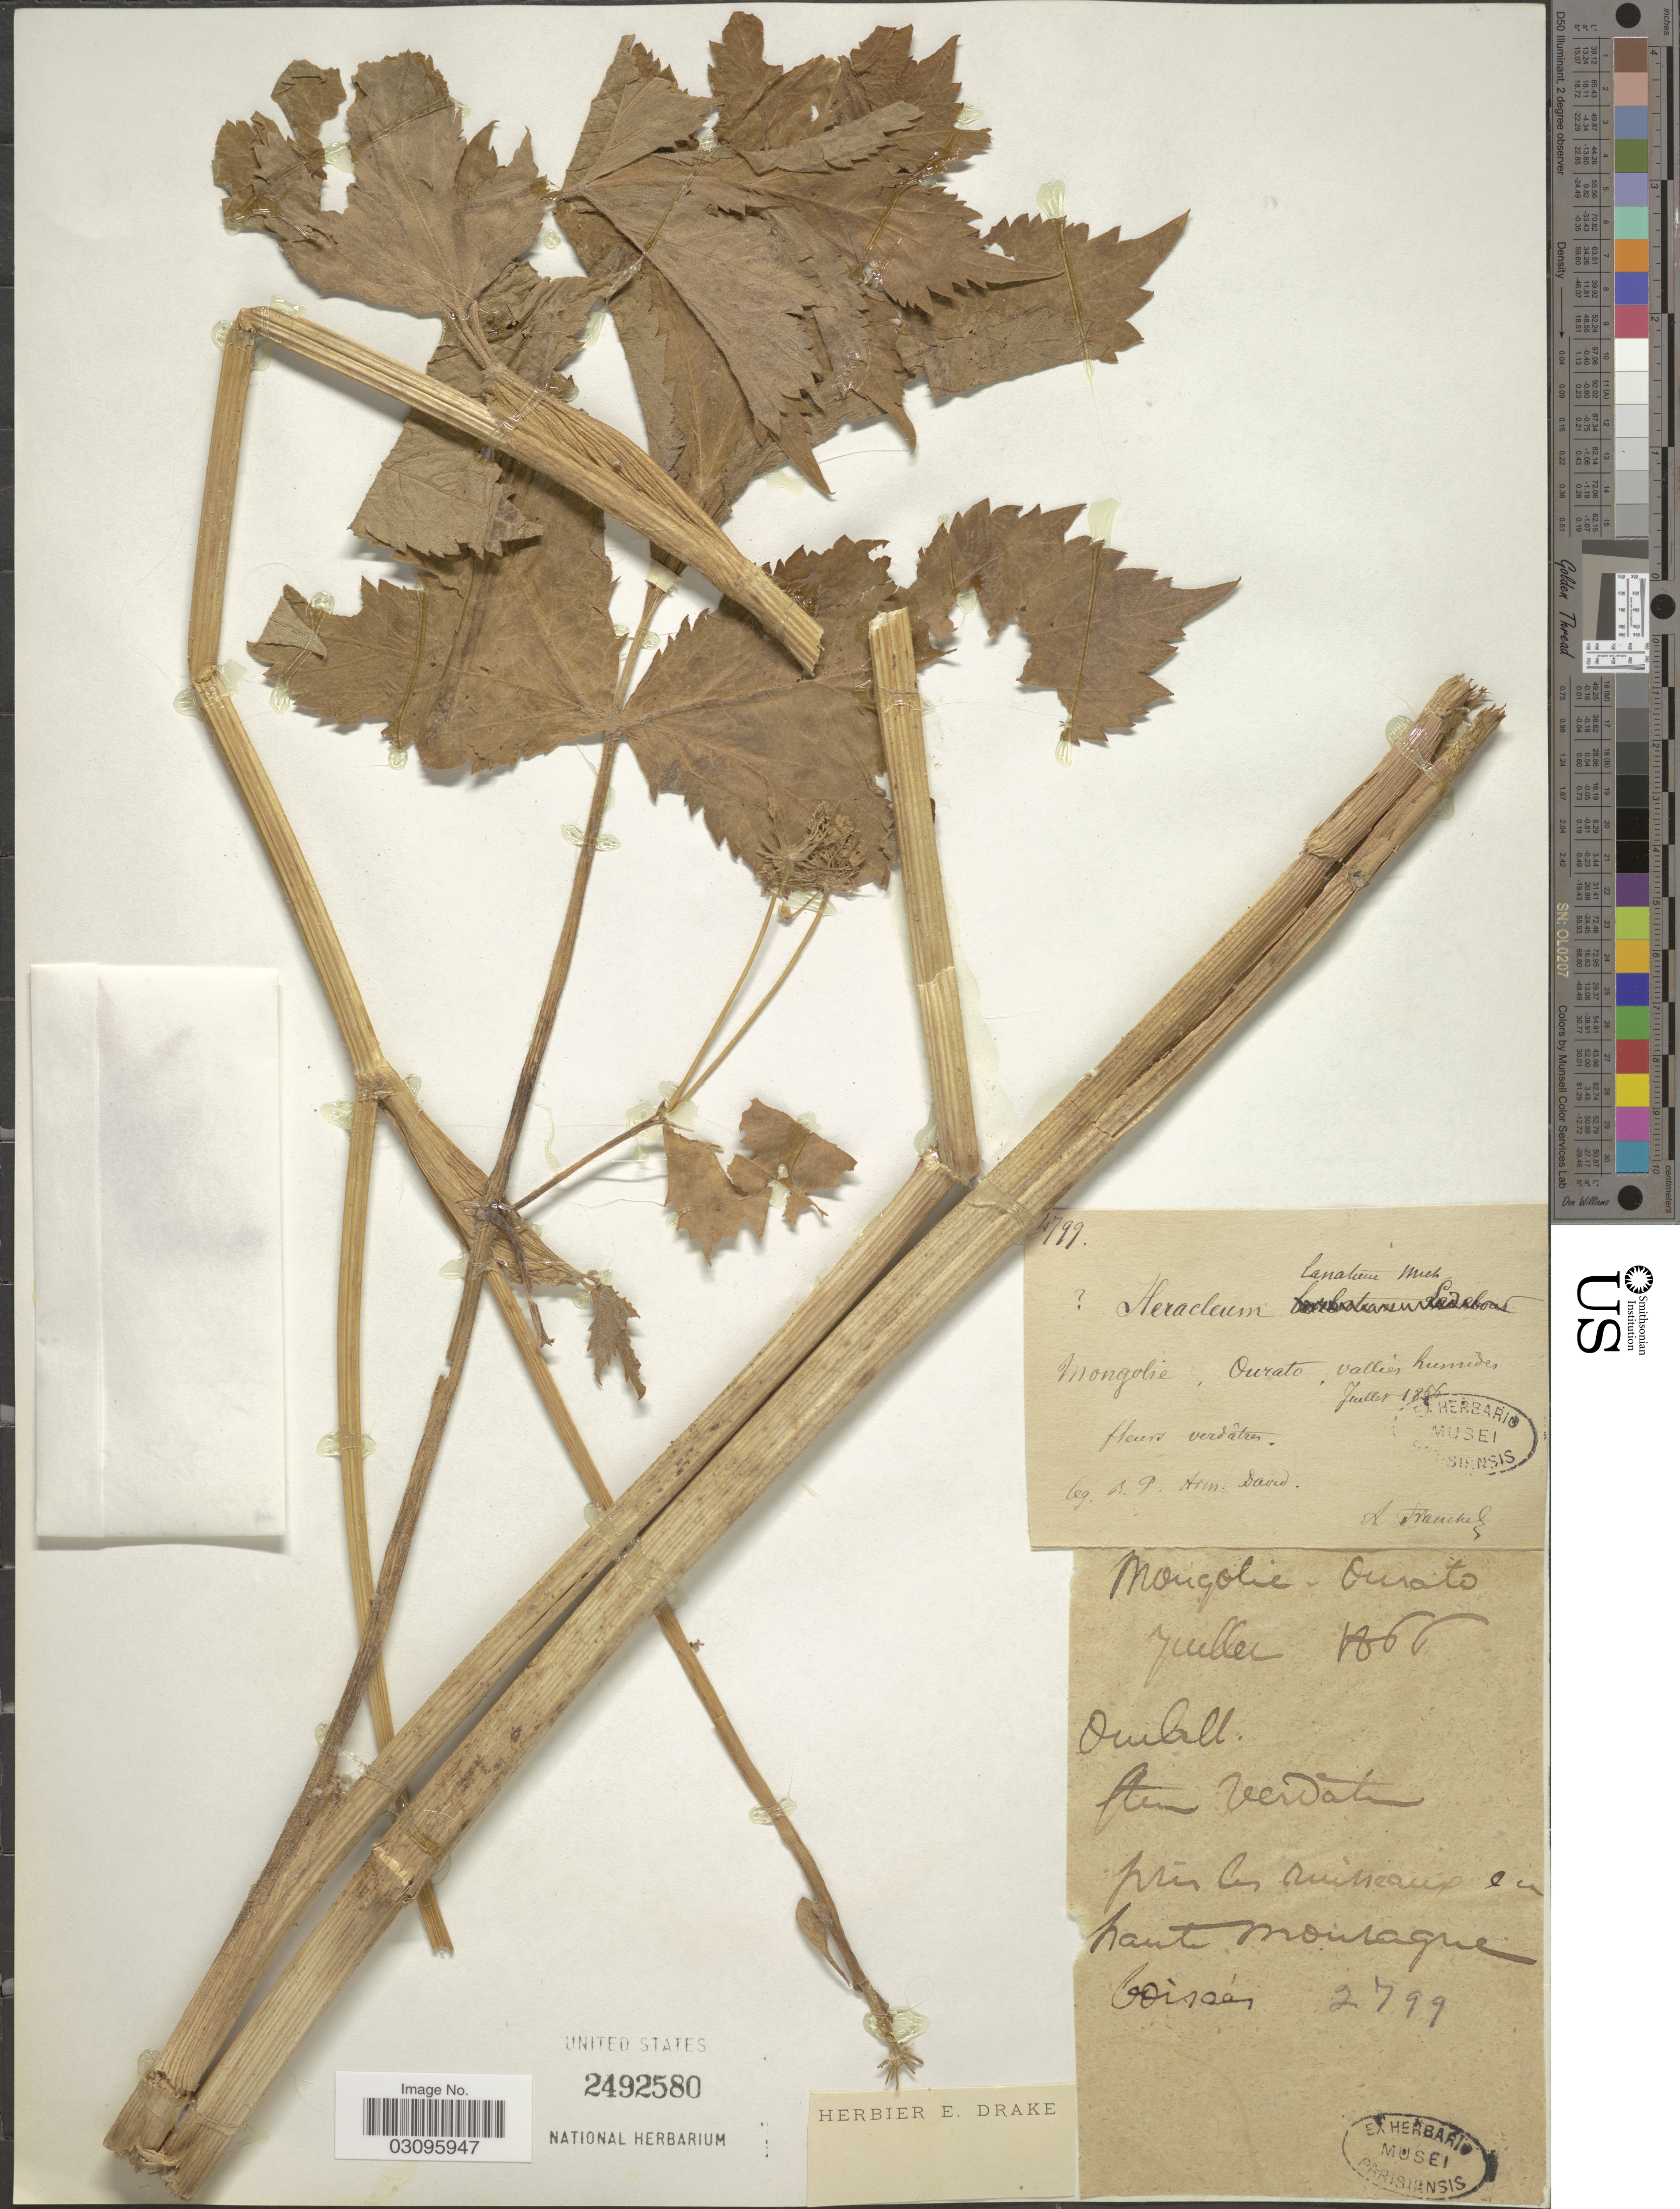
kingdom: Plantae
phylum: Tracheophyta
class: Magnoliopsida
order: Apiales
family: Apiaceae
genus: Heracleum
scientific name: Heracleum lanatum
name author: Michx.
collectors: A. David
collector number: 2799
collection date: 1866-07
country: Mongolia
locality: Mongolie, Ourato.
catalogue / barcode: US 2492580